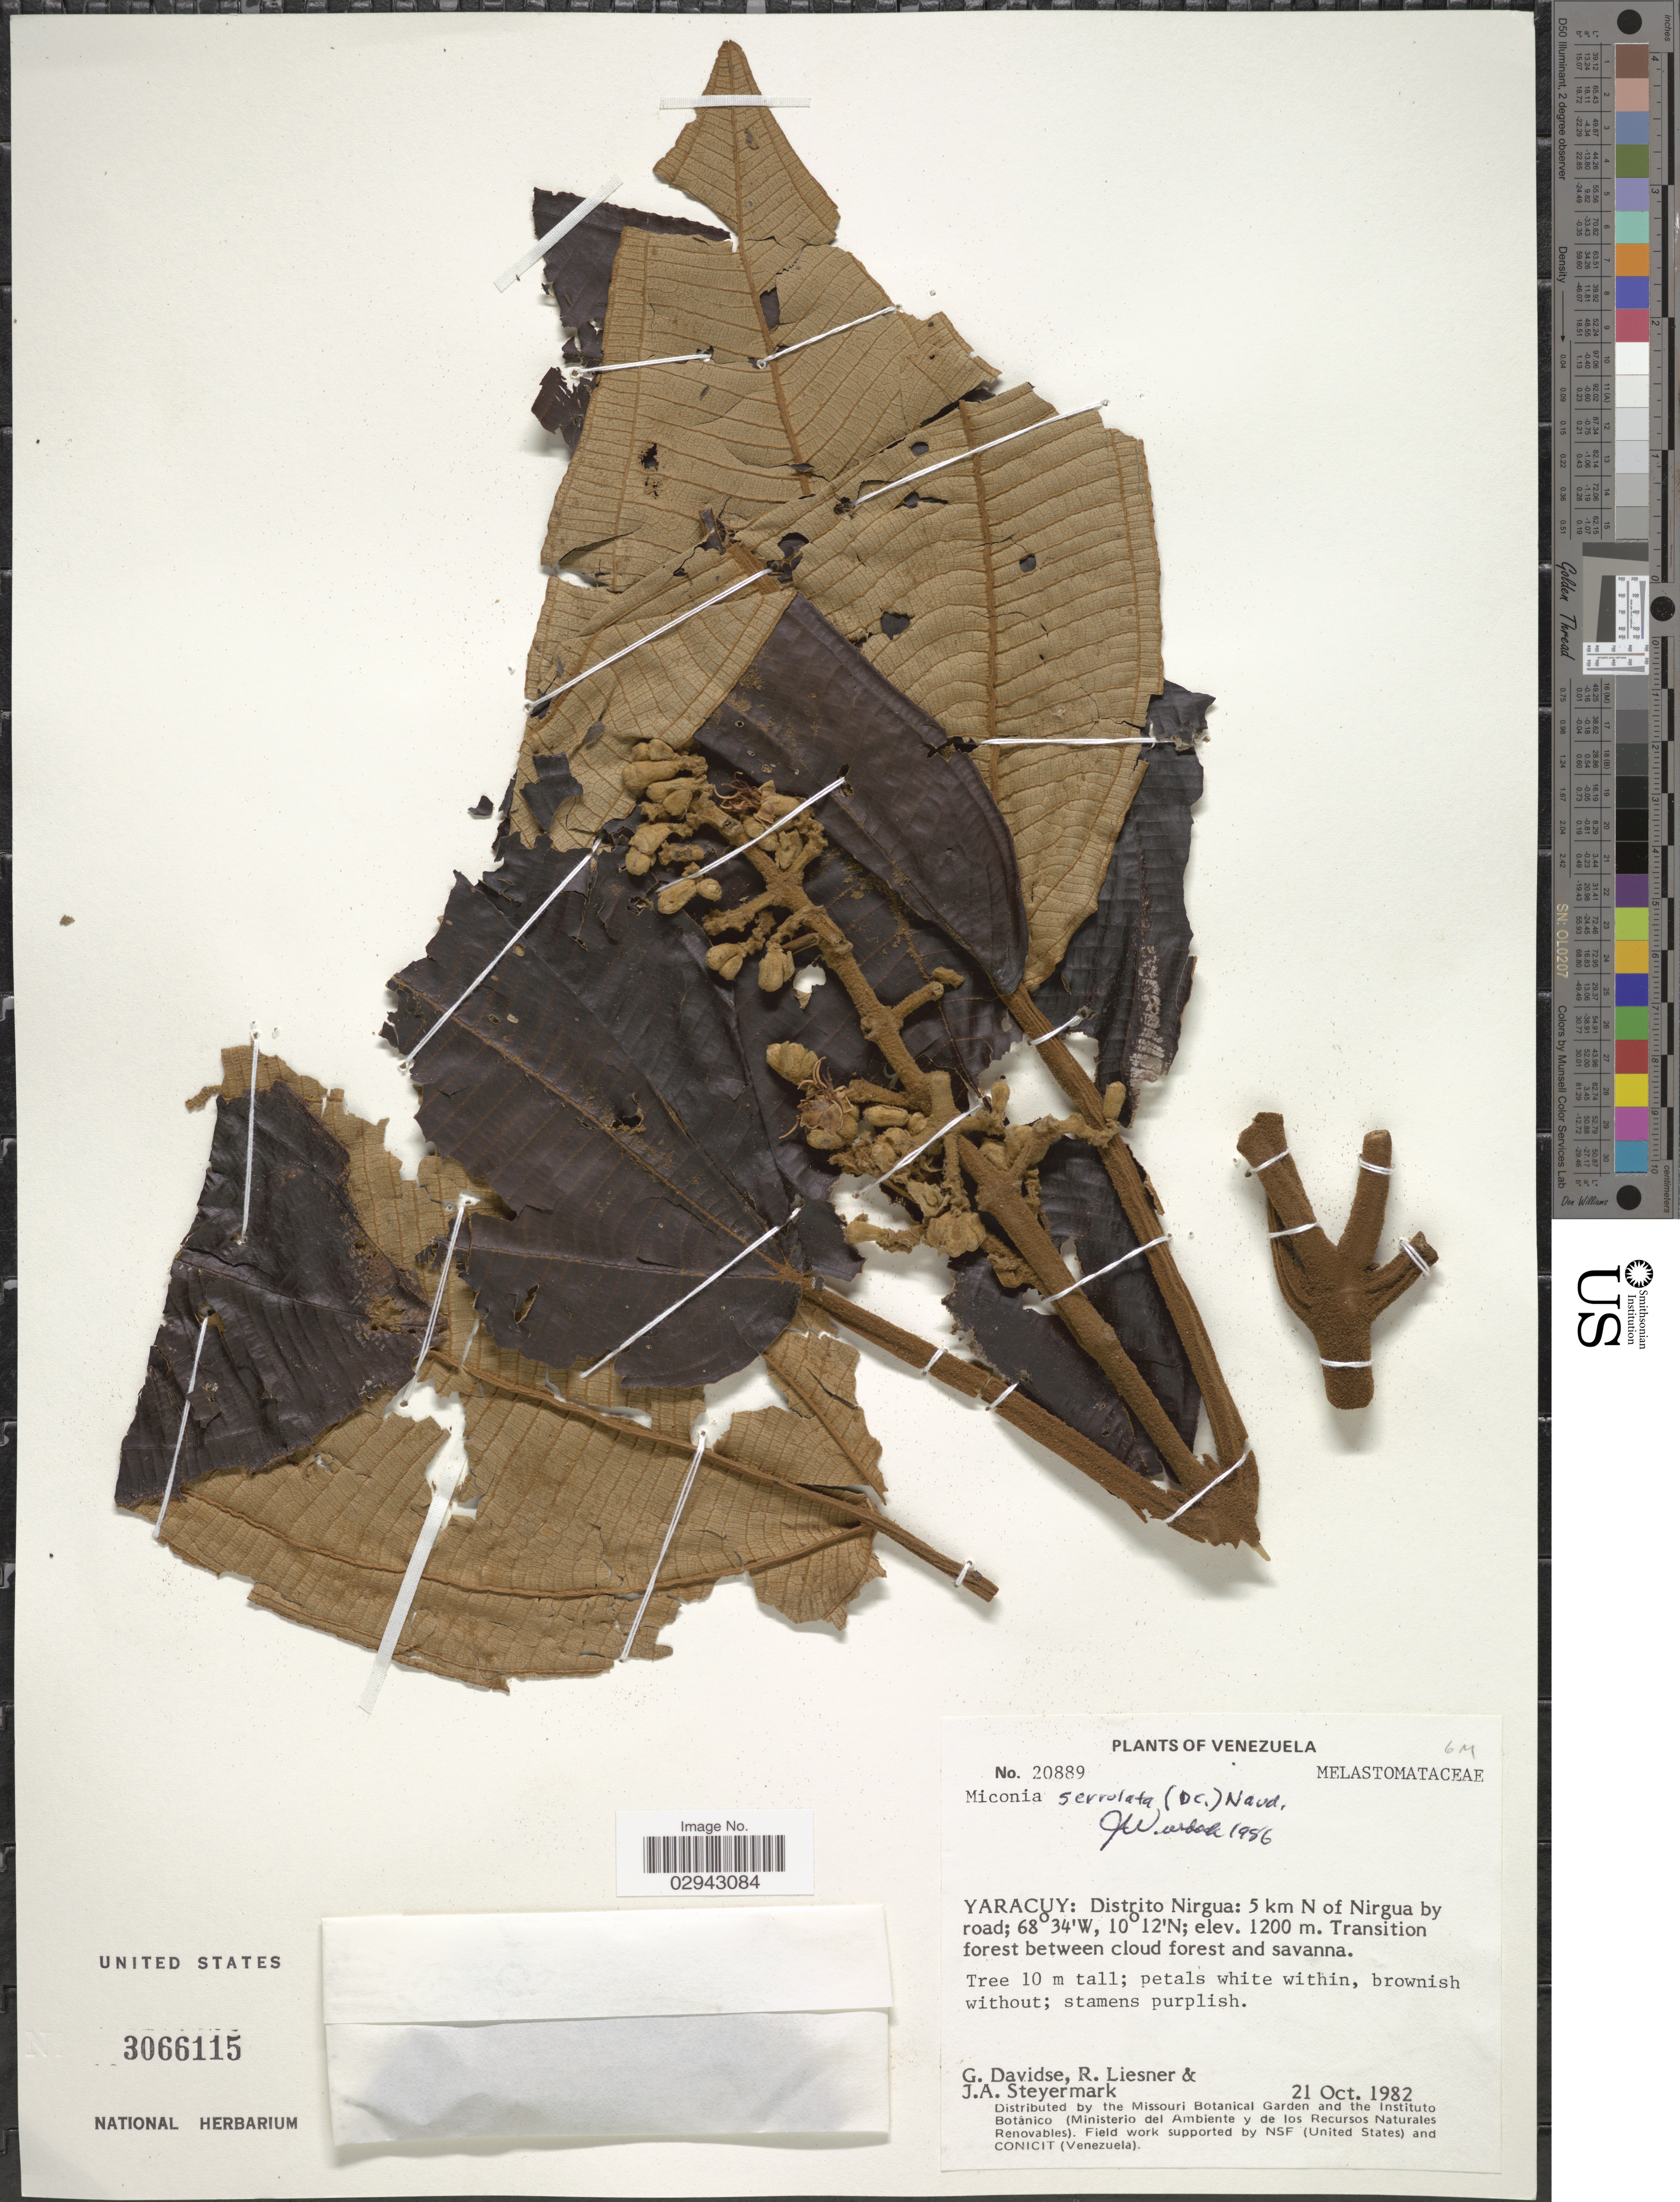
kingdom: Plantae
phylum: Tracheophyta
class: Magnoliopsida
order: Myrtales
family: Melastomataceae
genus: Miconia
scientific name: Miconia serrulata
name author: (DC.) Naudin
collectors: G. Davidse, R. L. Liesner & J. Steyermark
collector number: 20889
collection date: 1982-10-21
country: Venezuela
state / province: Yaracuy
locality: Distrito Nirgua: 5 km N of Nirgua by road.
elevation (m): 1200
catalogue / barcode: US 3066115